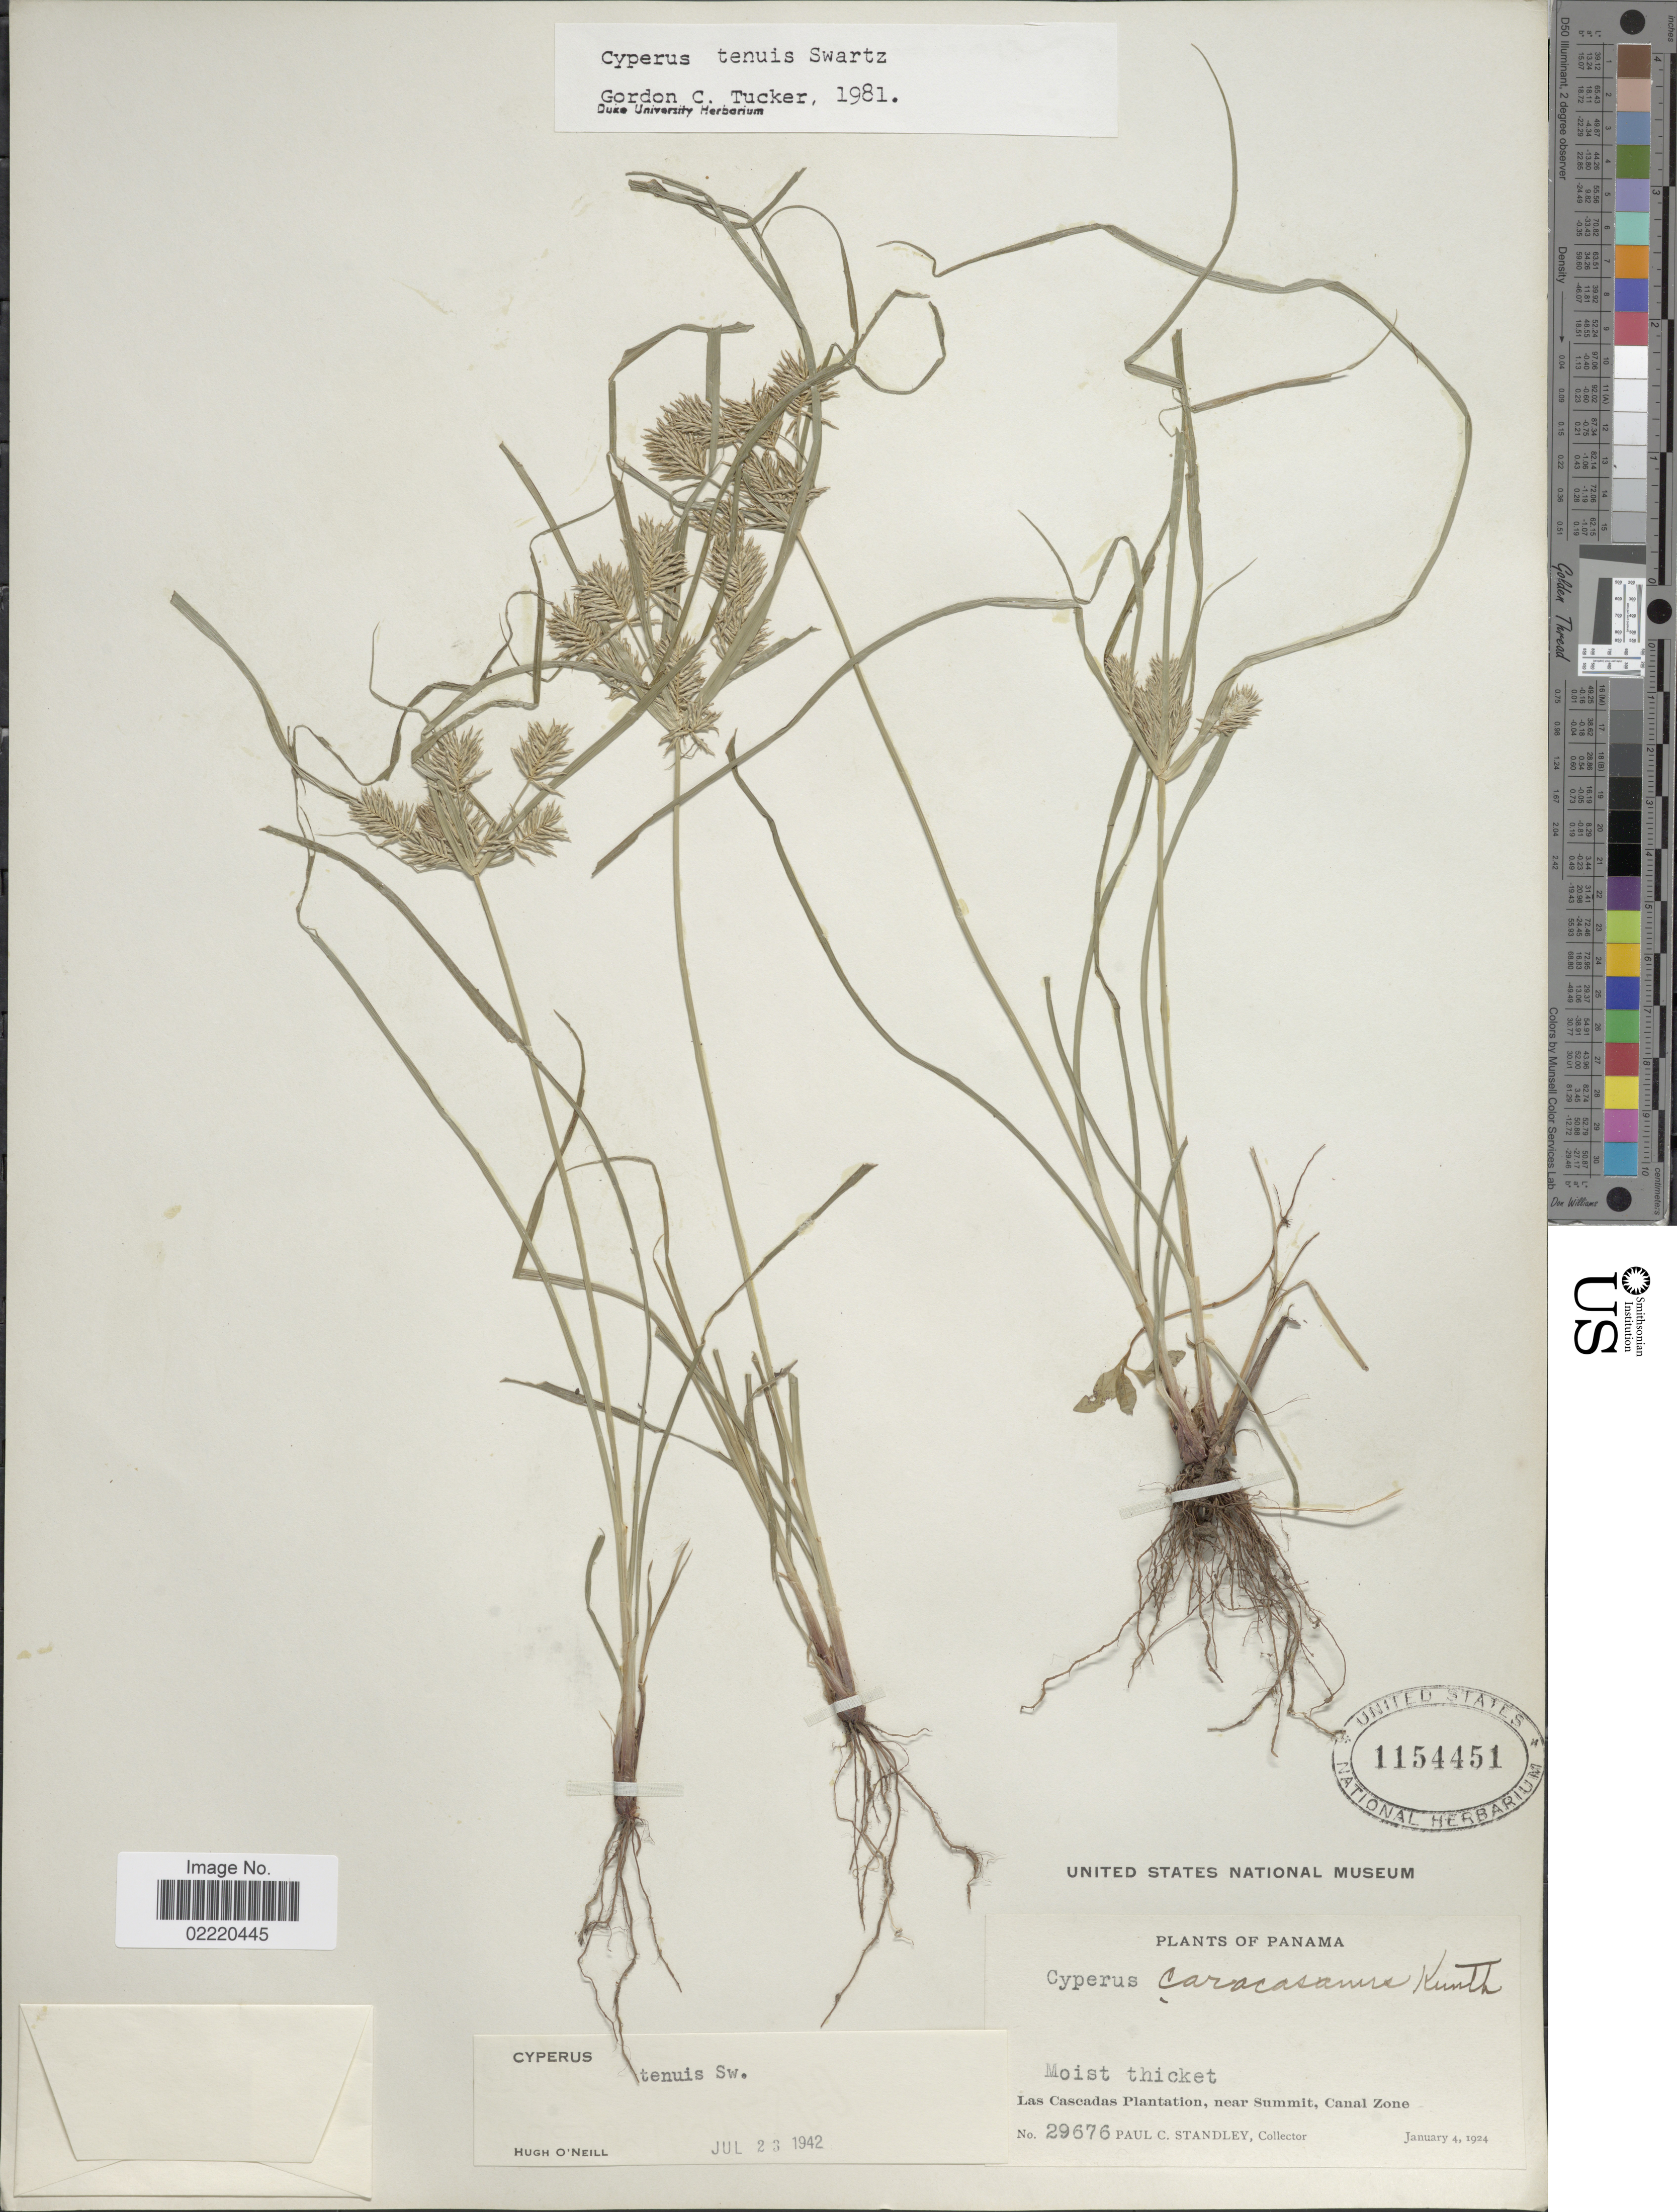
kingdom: Plantae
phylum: Tracheophyta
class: Liliopsida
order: Poales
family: Cyperaceae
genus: Cyperus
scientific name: Cyperus tenuis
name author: Sw.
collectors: P. C. Standley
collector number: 29676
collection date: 1924-01-04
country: Panama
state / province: Colón / Panamá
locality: Moist thicket, Las Cascadas Plantation, near Summit, Canal Zone.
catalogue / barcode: US 1154451